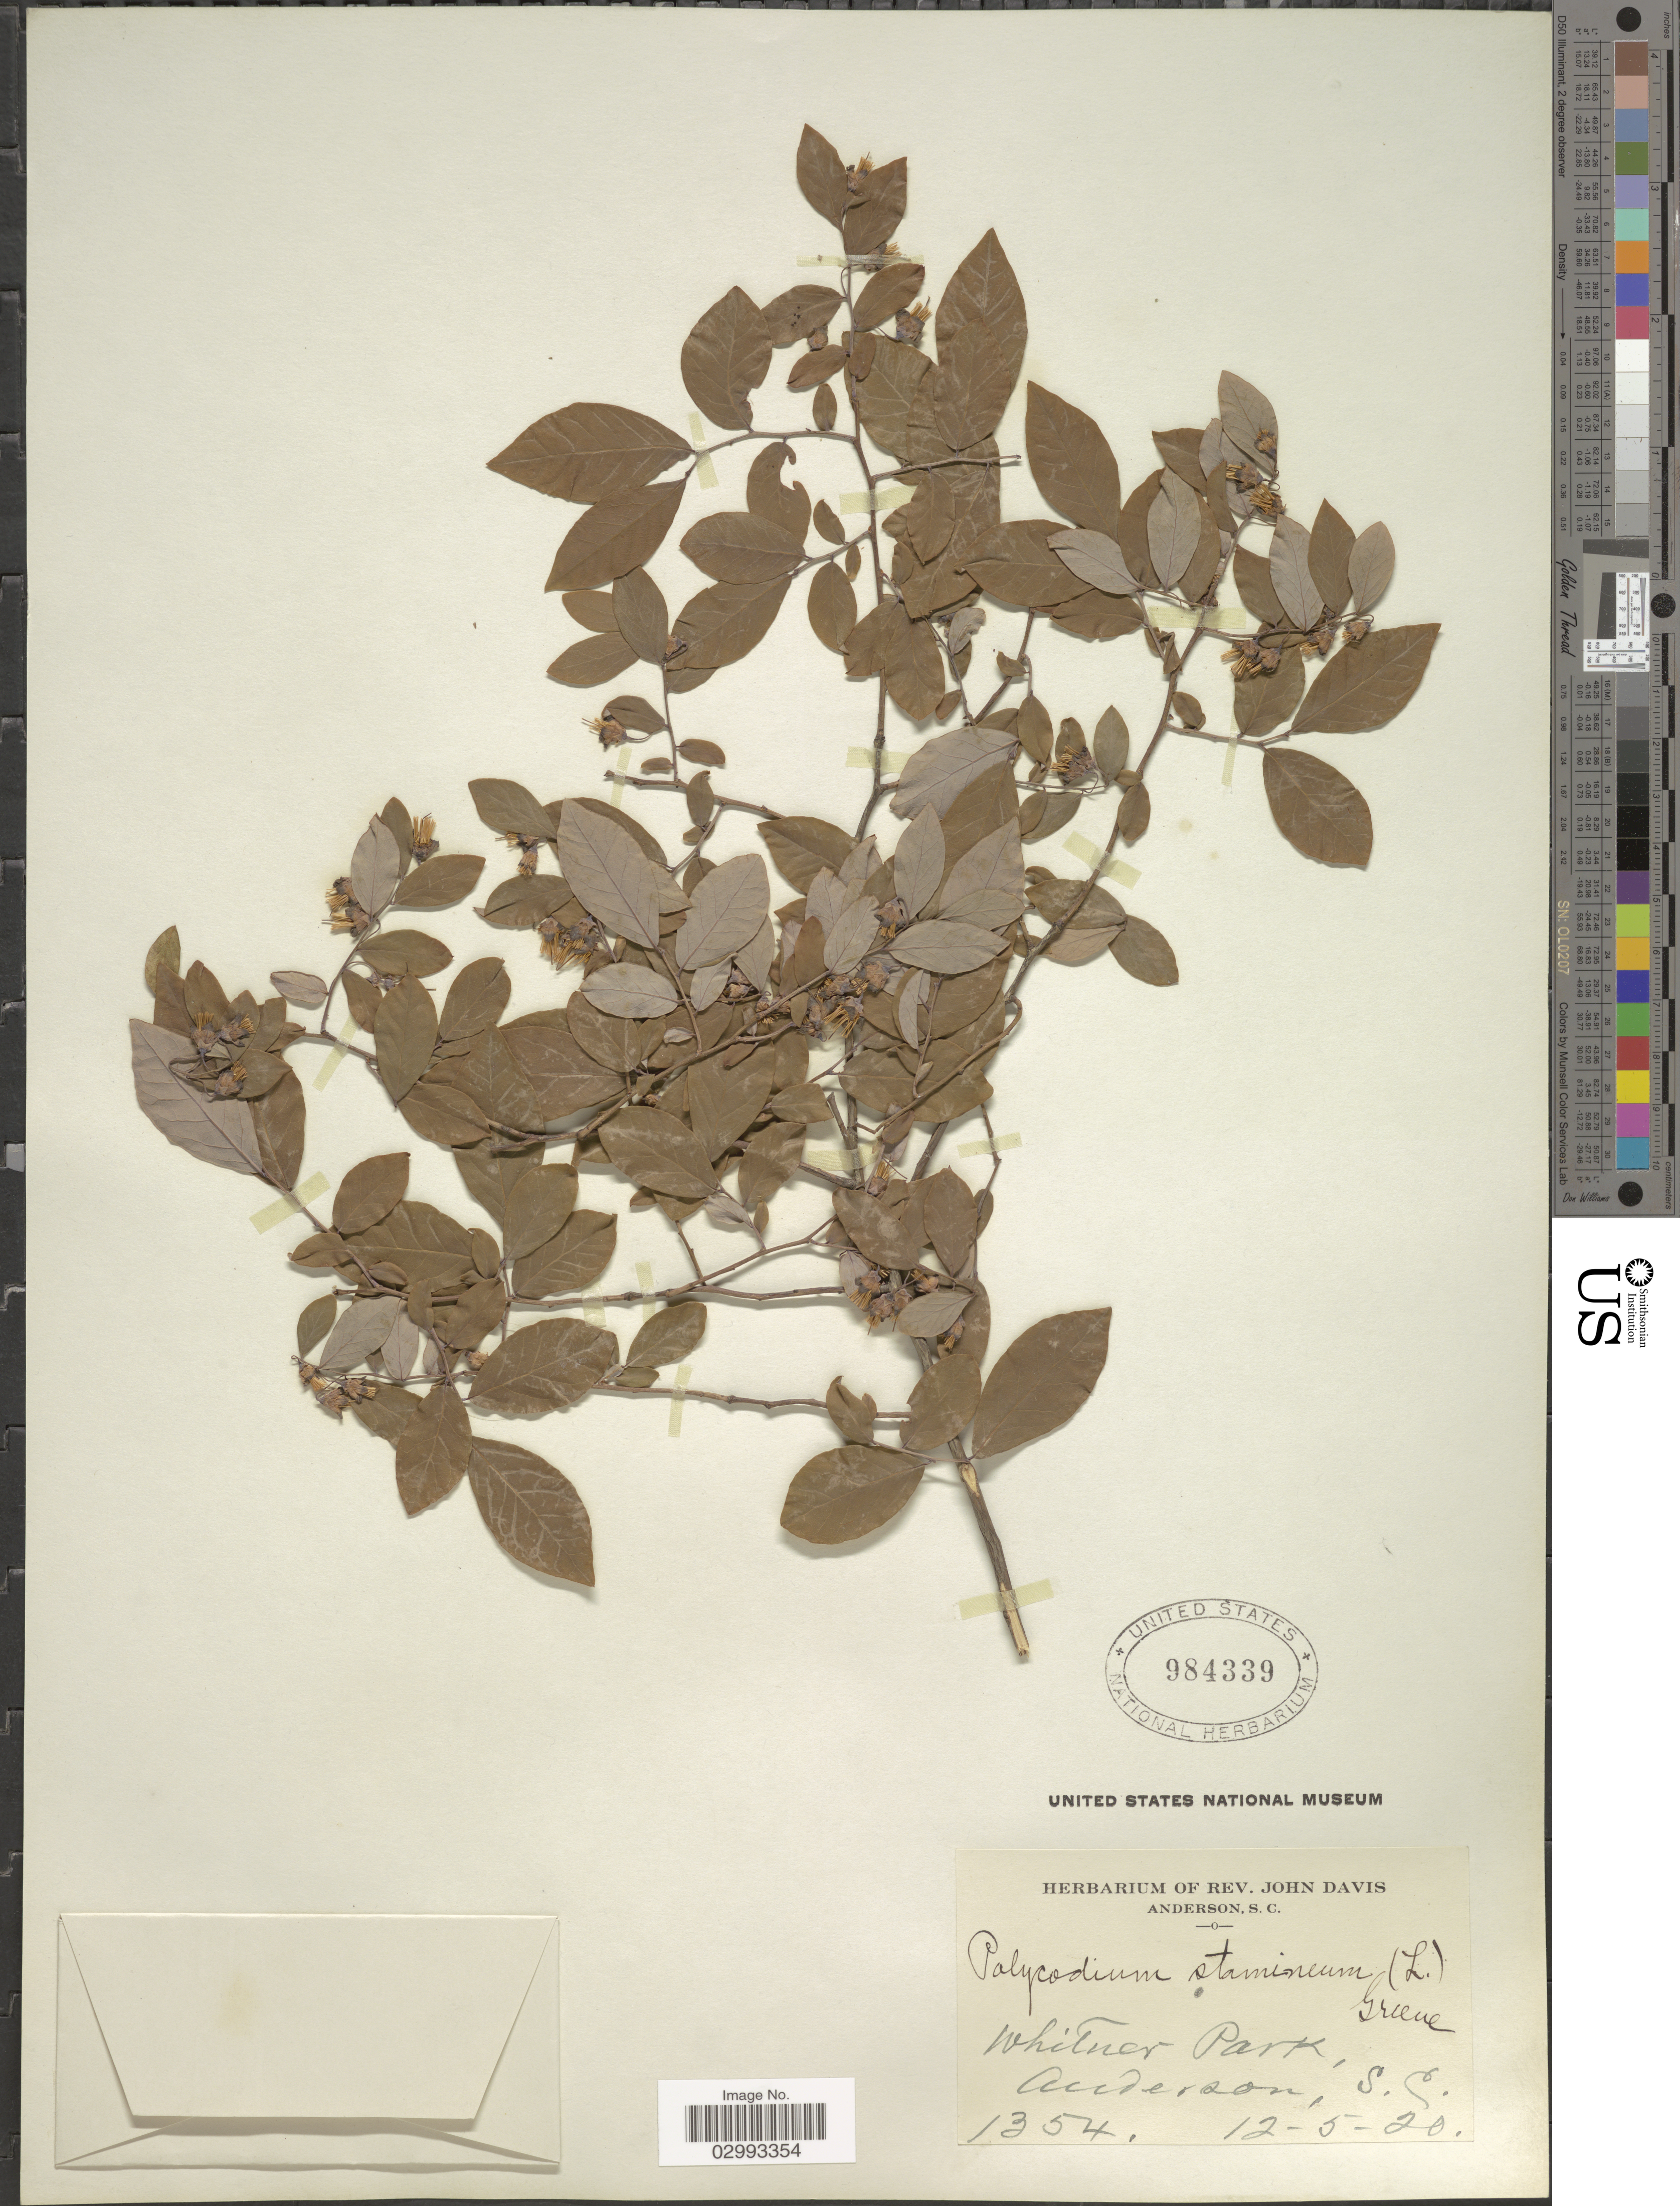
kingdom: Plantae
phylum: Tracheophyta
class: Magnoliopsida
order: Ericales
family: Ericaceae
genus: Polycodium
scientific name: Polycodium stamineum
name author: (L.) Greene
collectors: ex herb. Rev. John Davis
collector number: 1354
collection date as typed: Transcribed d/m/y: 5/12/20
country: United States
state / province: South Carolina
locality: Whitner Park, Anderson.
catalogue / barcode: US 984339